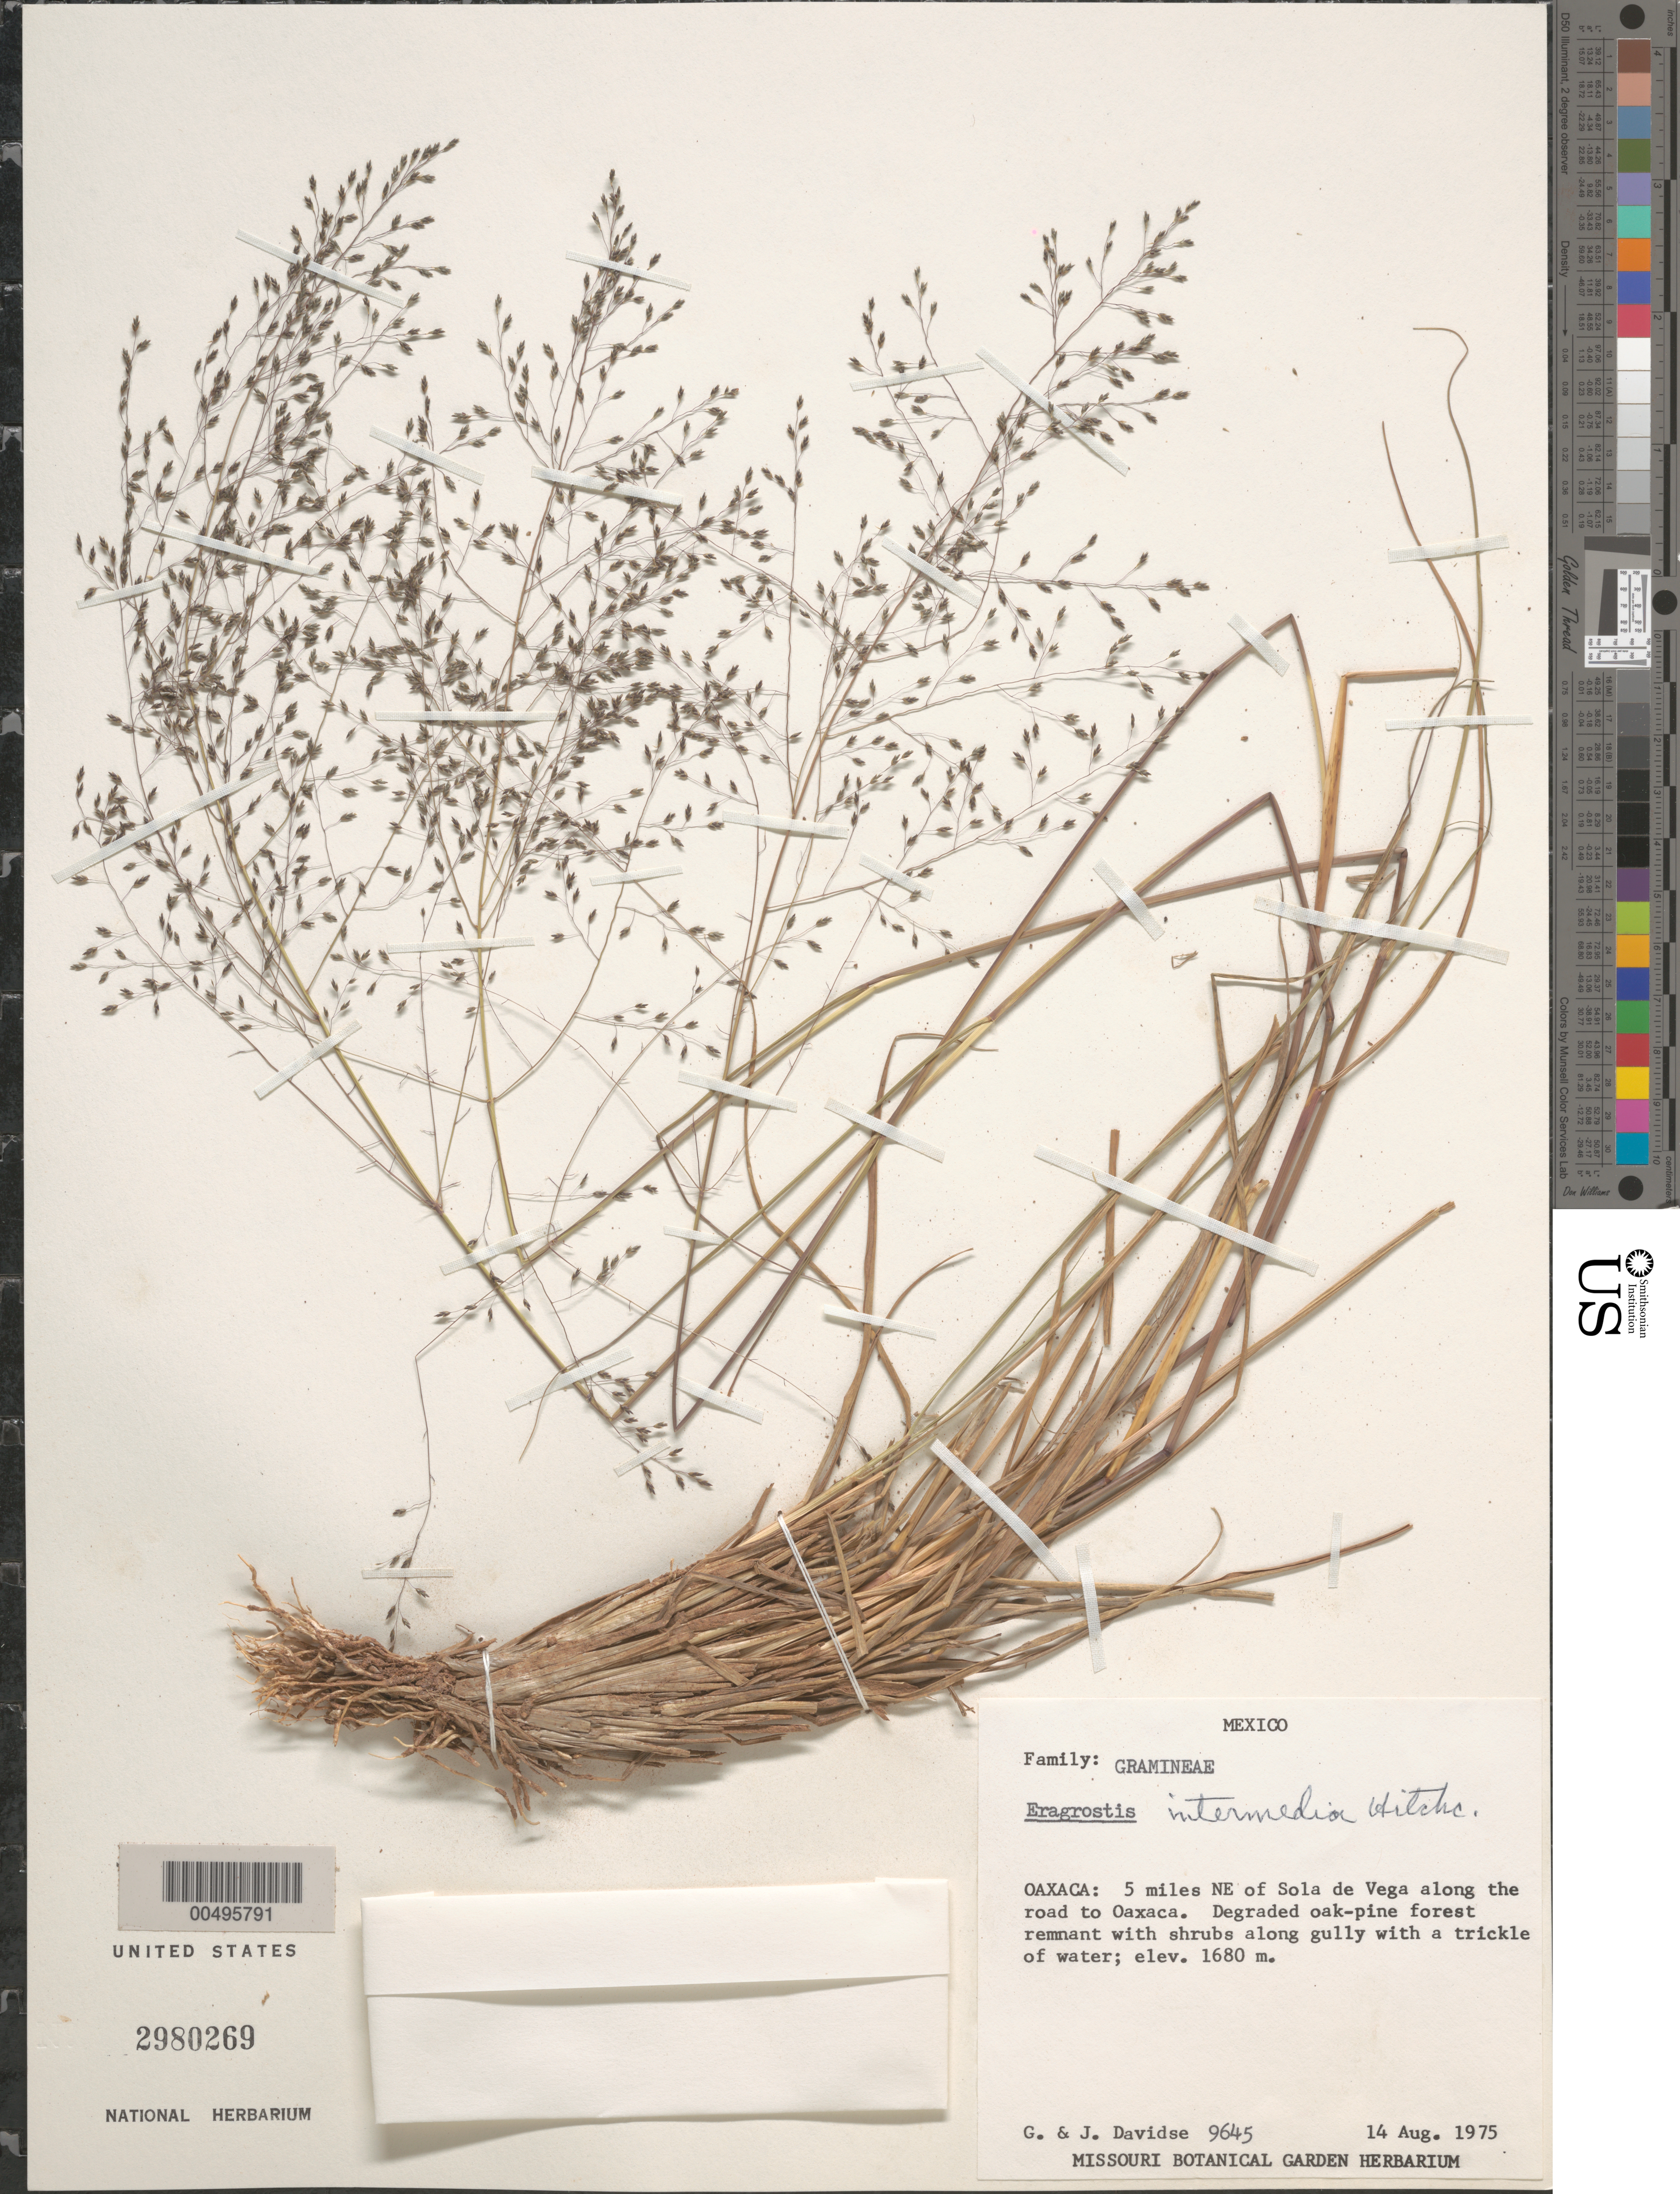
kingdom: Plantae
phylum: Tracheophyta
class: Liliopsida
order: Poales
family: Poaceae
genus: Eragrostis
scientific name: Eragrostis intermedia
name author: Hitchc.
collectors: G. Davidse & J. Davidse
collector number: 9645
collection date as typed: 14 Aug 1975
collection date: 1975-08-14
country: Mexico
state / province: Oaxaca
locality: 5 mi NE of Sola de Vega along the road to Oaxaca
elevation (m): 1680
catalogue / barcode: US 2980269